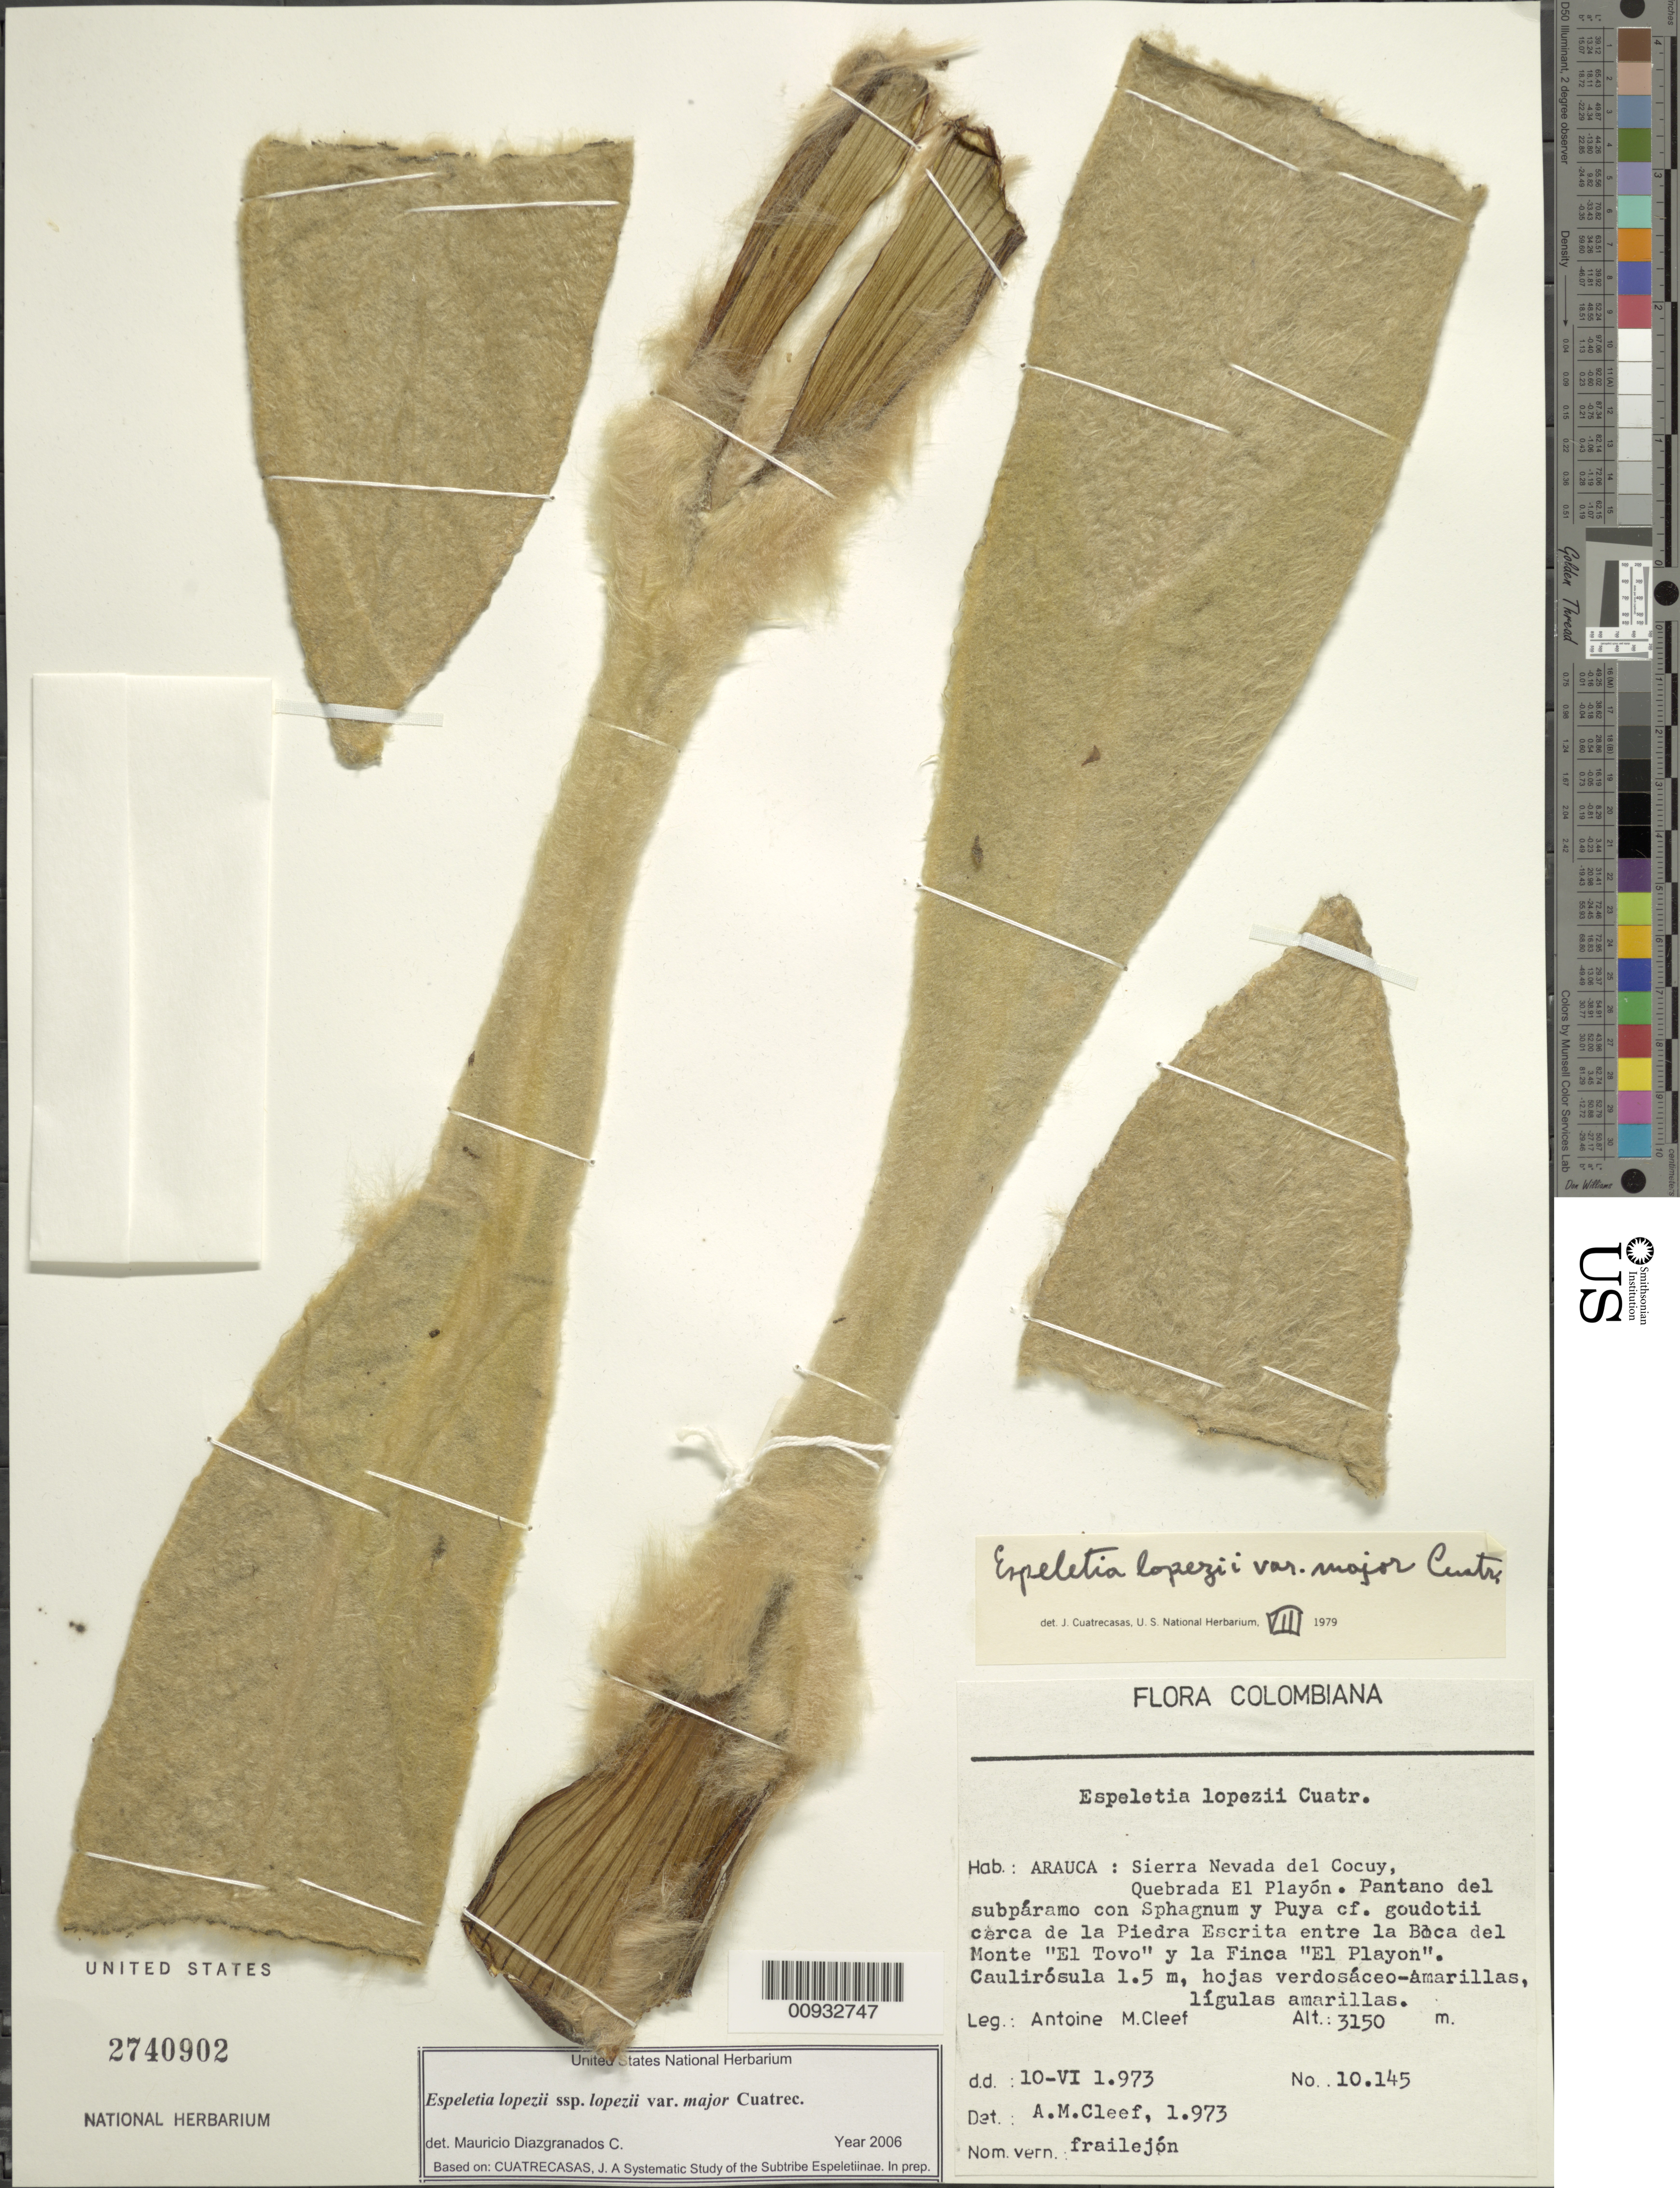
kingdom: Plantae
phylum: Tracheophyta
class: Magnoliopsida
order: Asterales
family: Asteraceae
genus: Espeletia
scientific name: Espeletia lopezii var. major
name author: Cuatrec.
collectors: A. M. Cleef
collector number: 10145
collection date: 1973-06-10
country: Colombia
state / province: Arauca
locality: Sierra Nevada del Cocuy. Quebrada El Playon.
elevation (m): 3150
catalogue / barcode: US 2740902